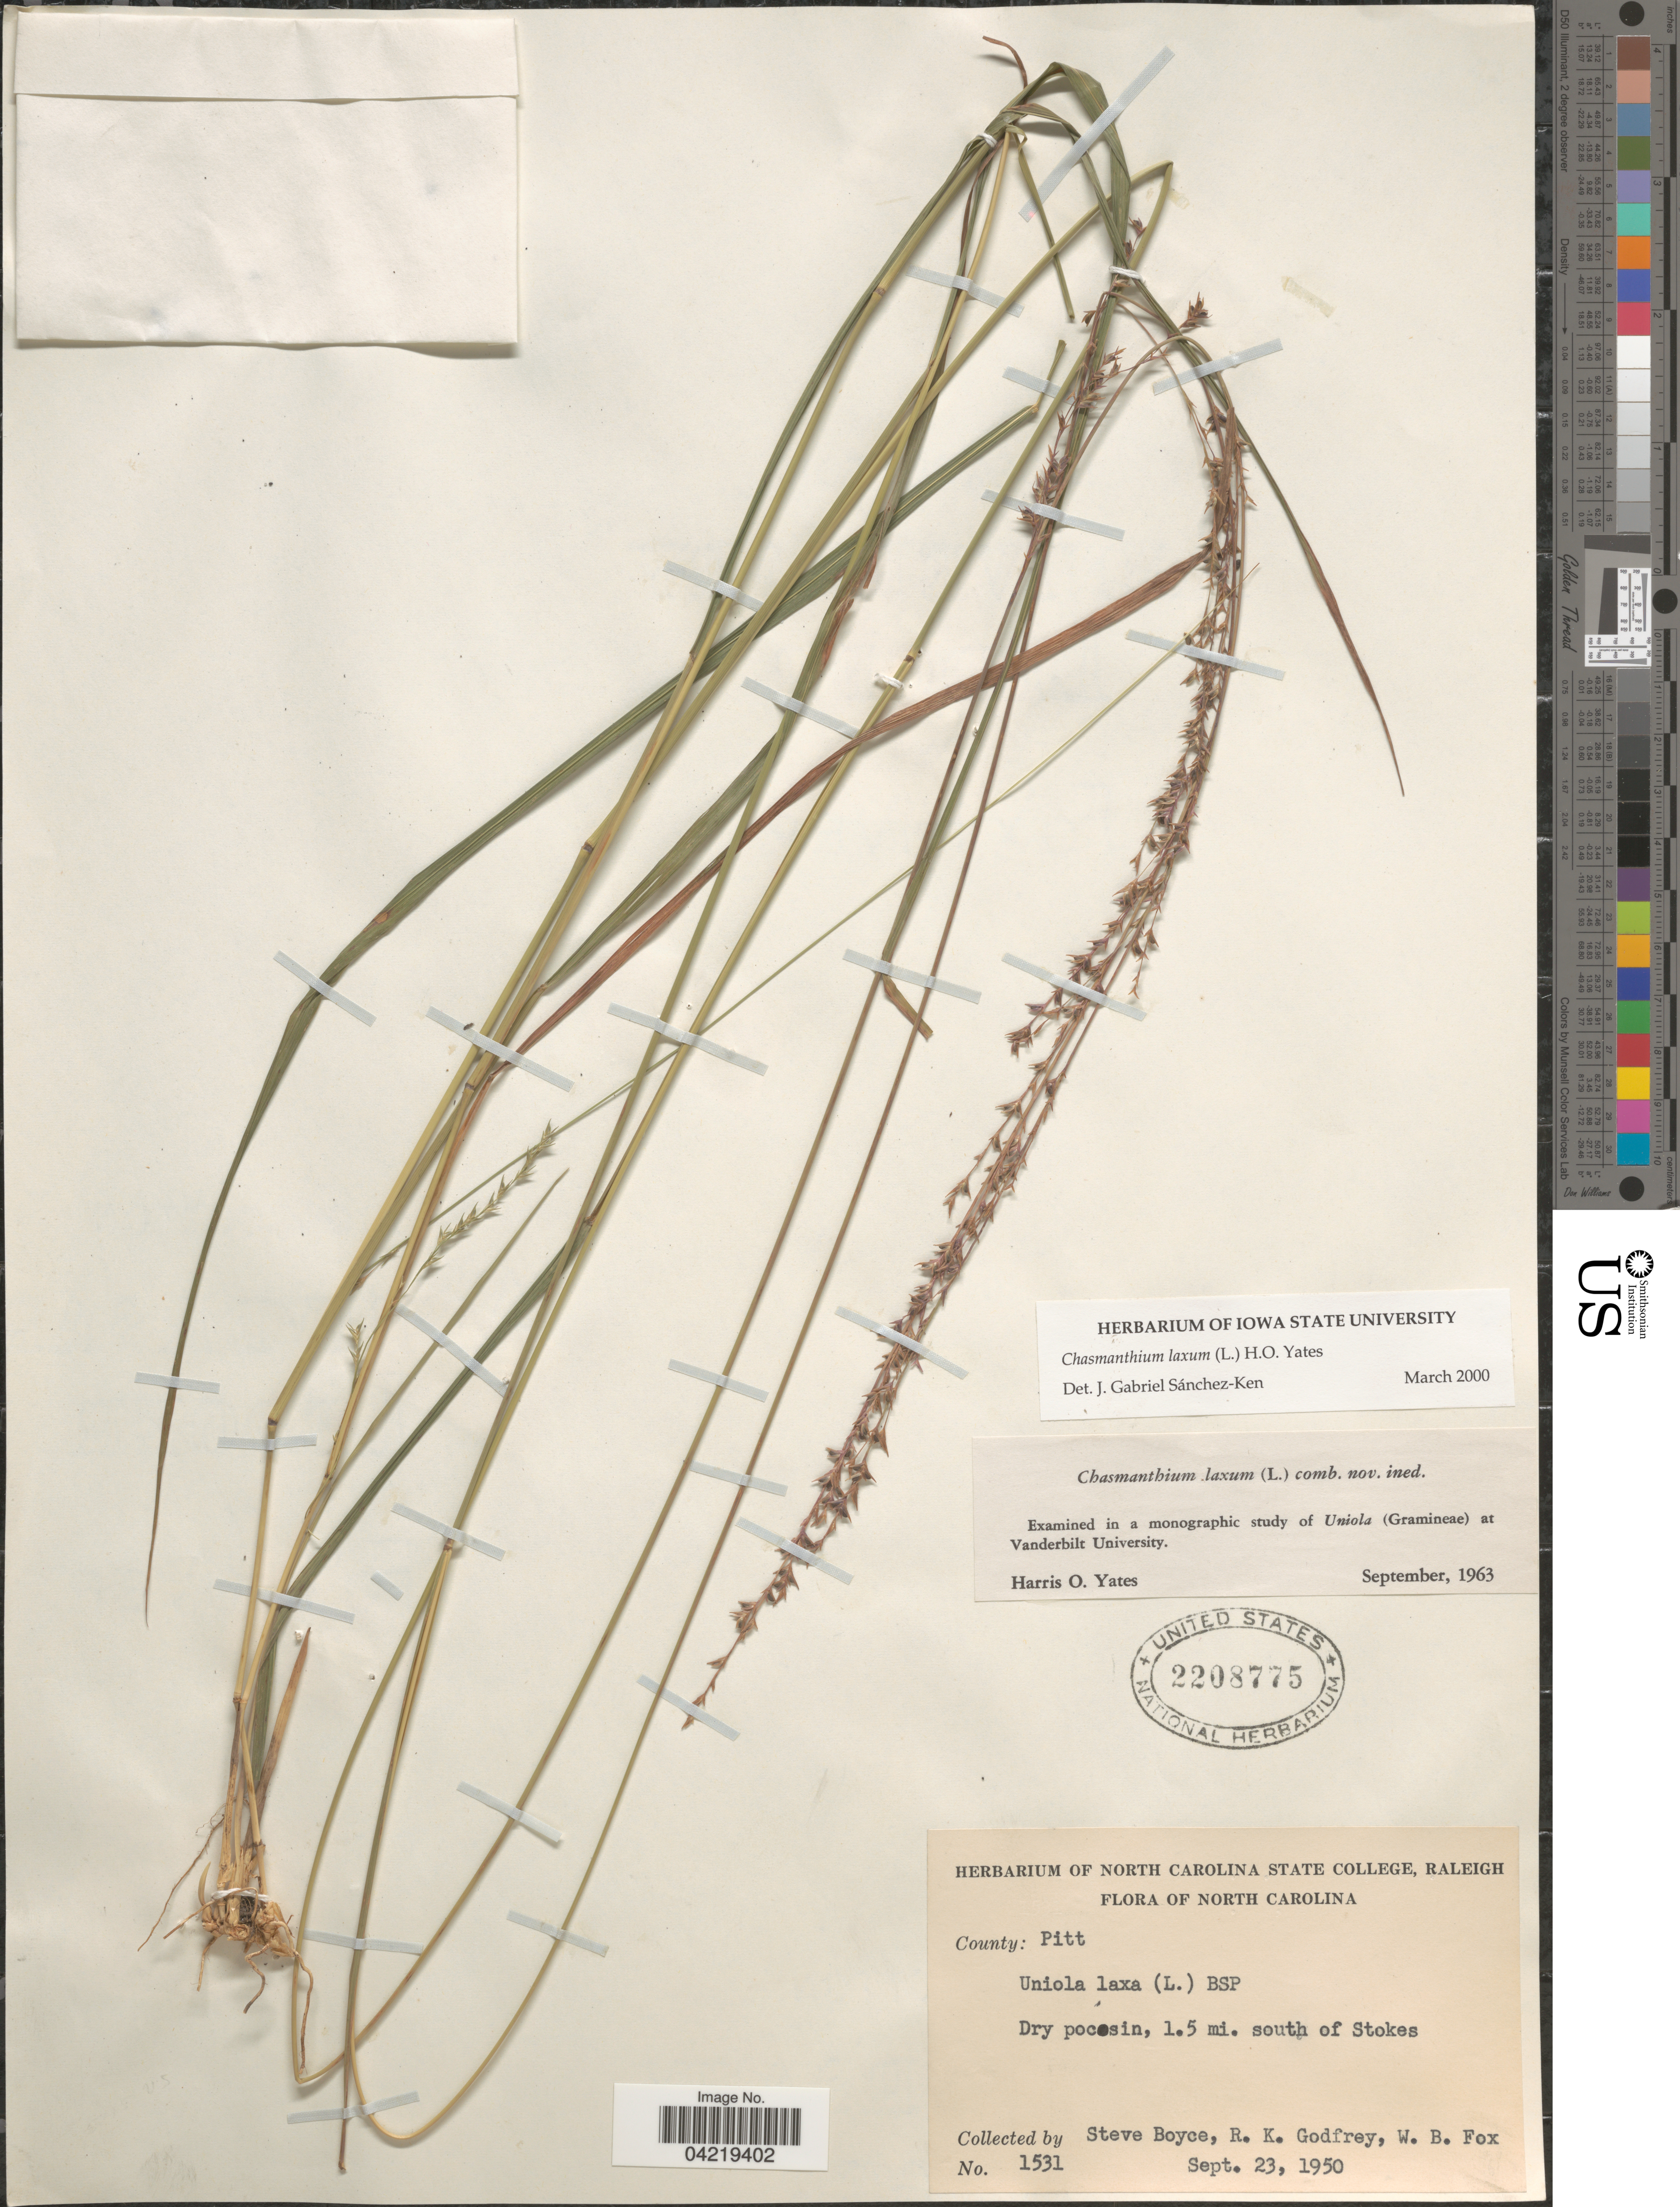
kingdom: Plantae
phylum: Tracheophyta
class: Liliopsida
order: Poales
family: Poaceae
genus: Chasmanthium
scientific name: Chasmanthium laxum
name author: (L.) H.O. Yates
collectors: S. Boyce, R. K. Godfrey & W. B. Fox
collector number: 1531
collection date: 1950-09-23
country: United States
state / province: North Carolina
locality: County: Pitt. Dry pocosin, 1.5 mi. south of Stokes.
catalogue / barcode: US 2208775